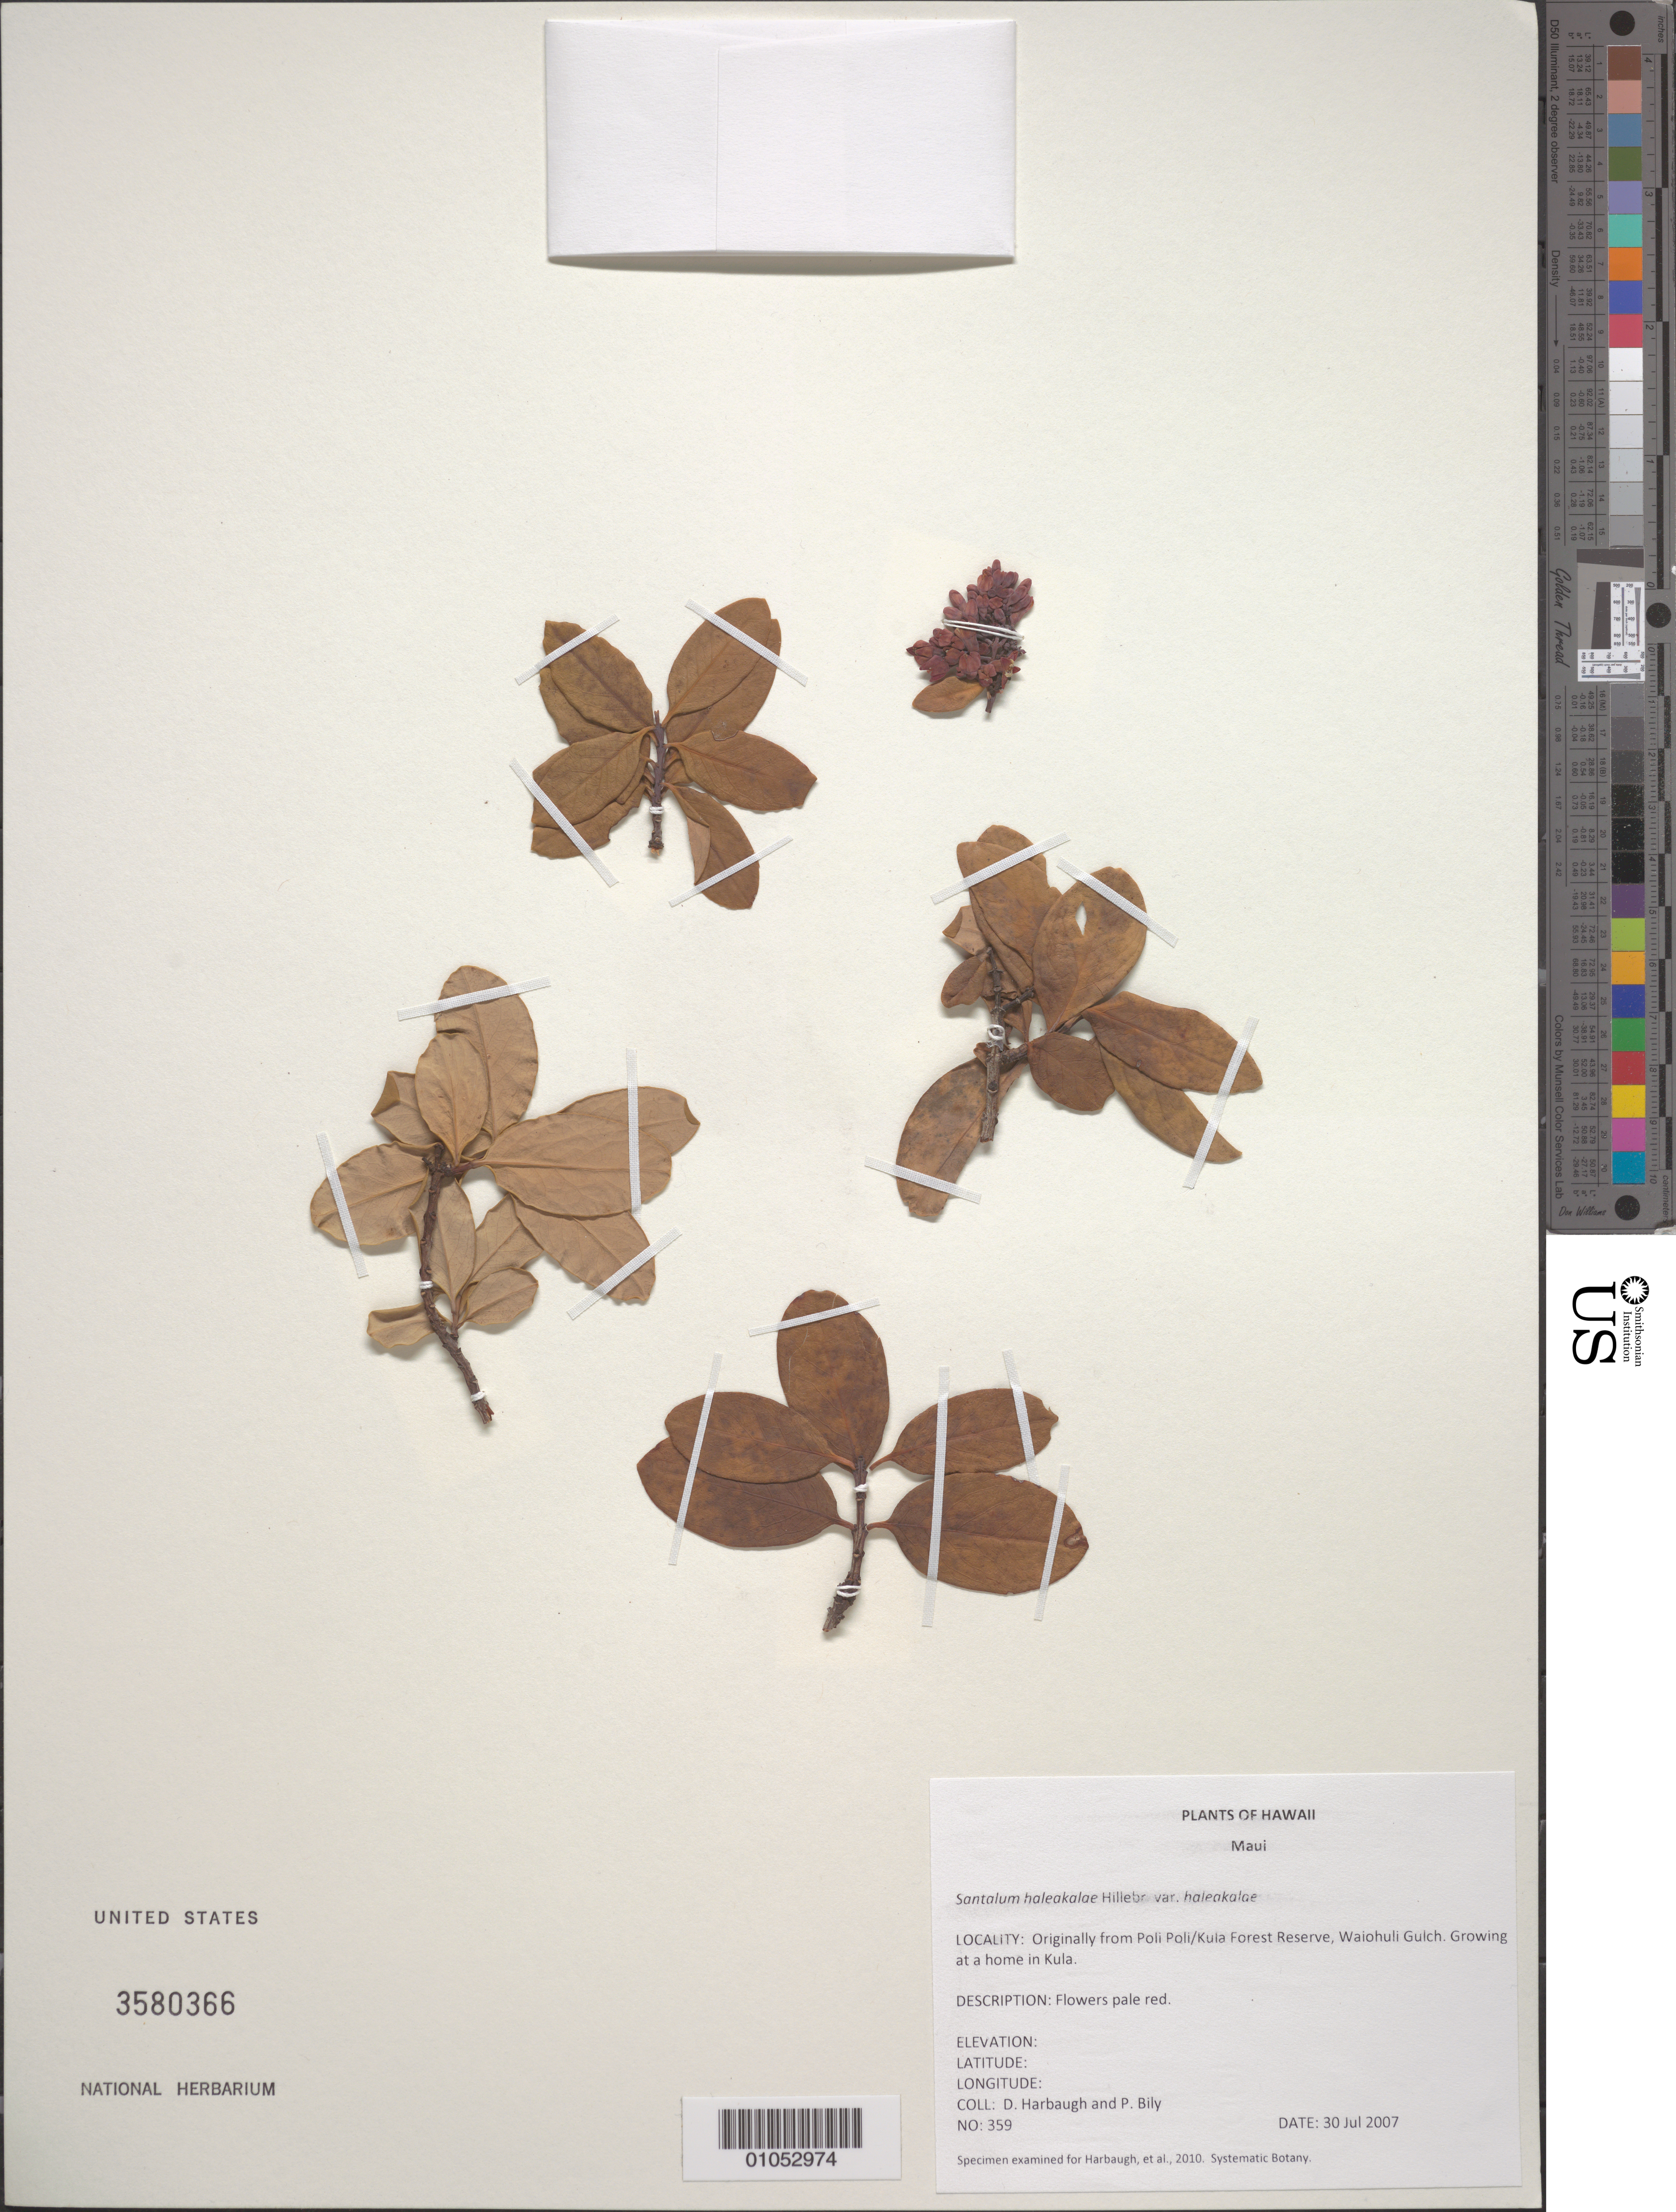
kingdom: Plantae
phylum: Tracheophyta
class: Magnoliopsida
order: Santalales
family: Santalaceae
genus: Santalum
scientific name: Santalum haleakalae var. haleakalae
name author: Hillebr.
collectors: D. Harbaugh & P. Bily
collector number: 359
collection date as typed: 30 Jul 2007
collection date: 2007-07-30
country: United States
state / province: Hawaii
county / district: Maui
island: Maui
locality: Originally from Poli Poli/Kula forest Reserve, Waiohuli Gulch. Growing at a home in Kula.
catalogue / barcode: US 3580366